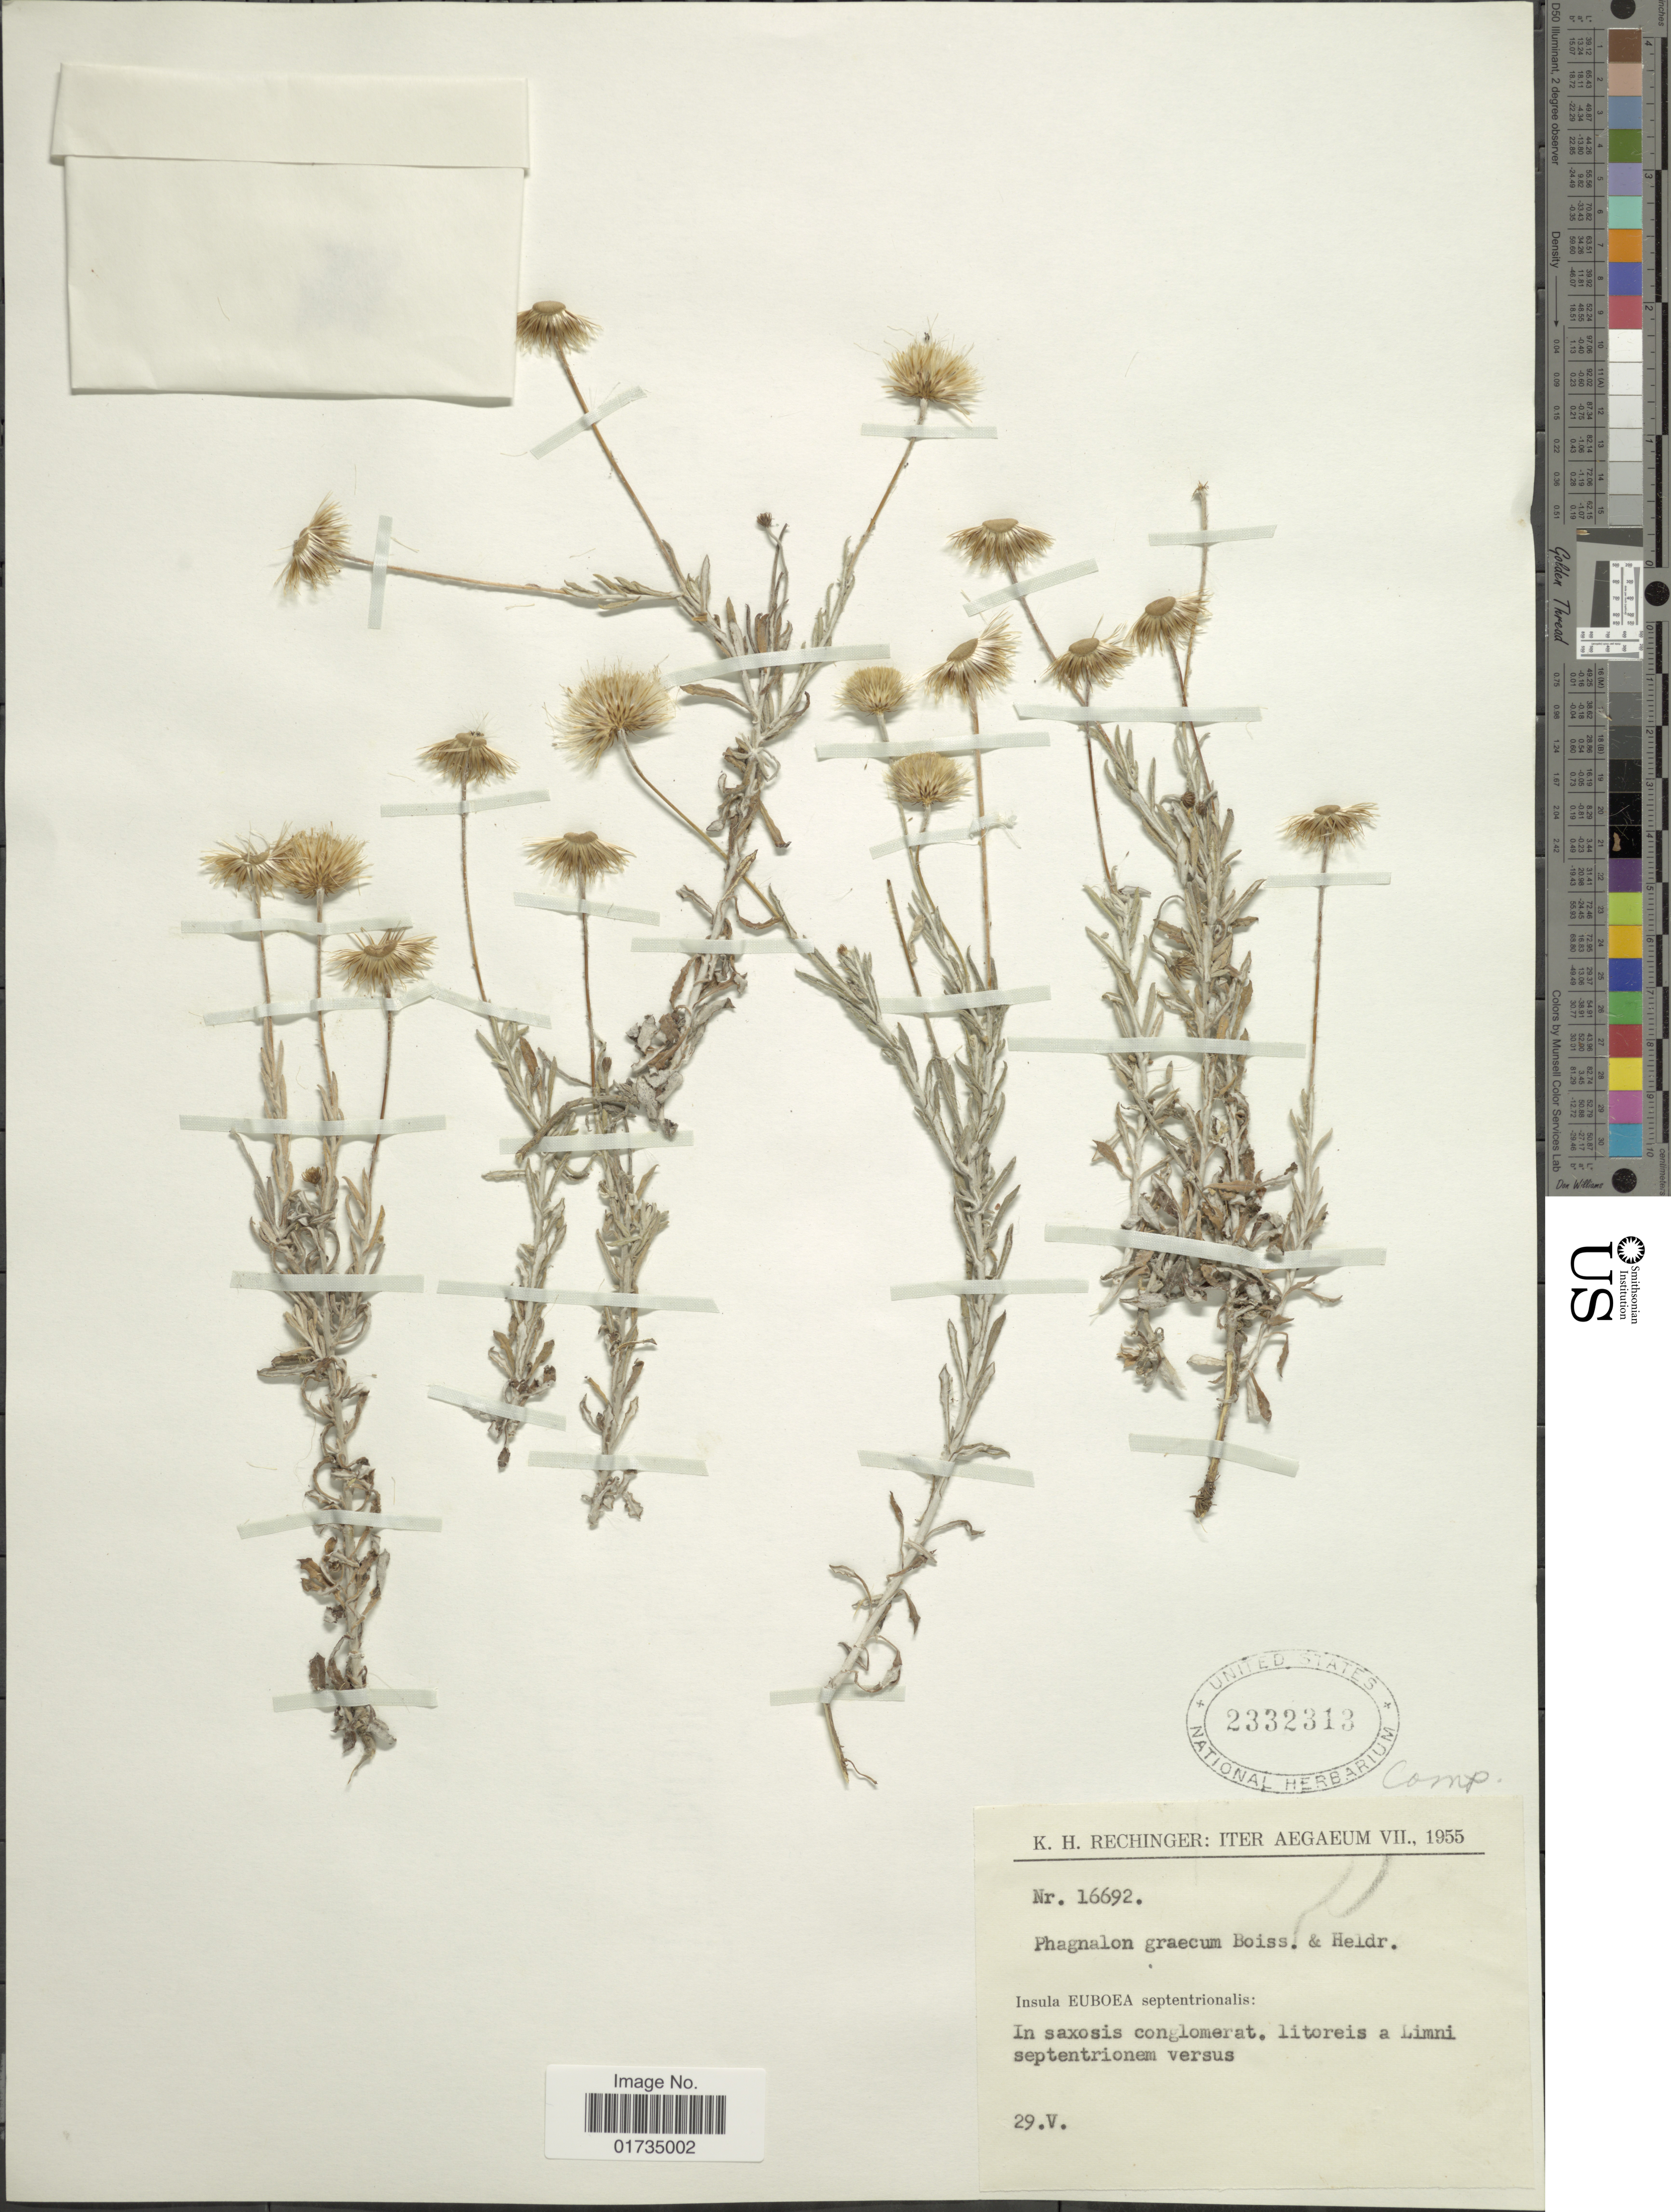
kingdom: Plantae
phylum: Tracheophyta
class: Magnoliopsida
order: Asterales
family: Asteraceae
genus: Phagnalon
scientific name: Phagnalon graecum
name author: Boiss. & Heldr.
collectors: K. H. Rechinger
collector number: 16692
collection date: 1955-05-29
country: Greece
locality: Iter Aegaeum. Insula Euboea septentrionalis. In saxosis conglomerat. litoreis a Limni septentrionem versus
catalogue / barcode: US 2332313